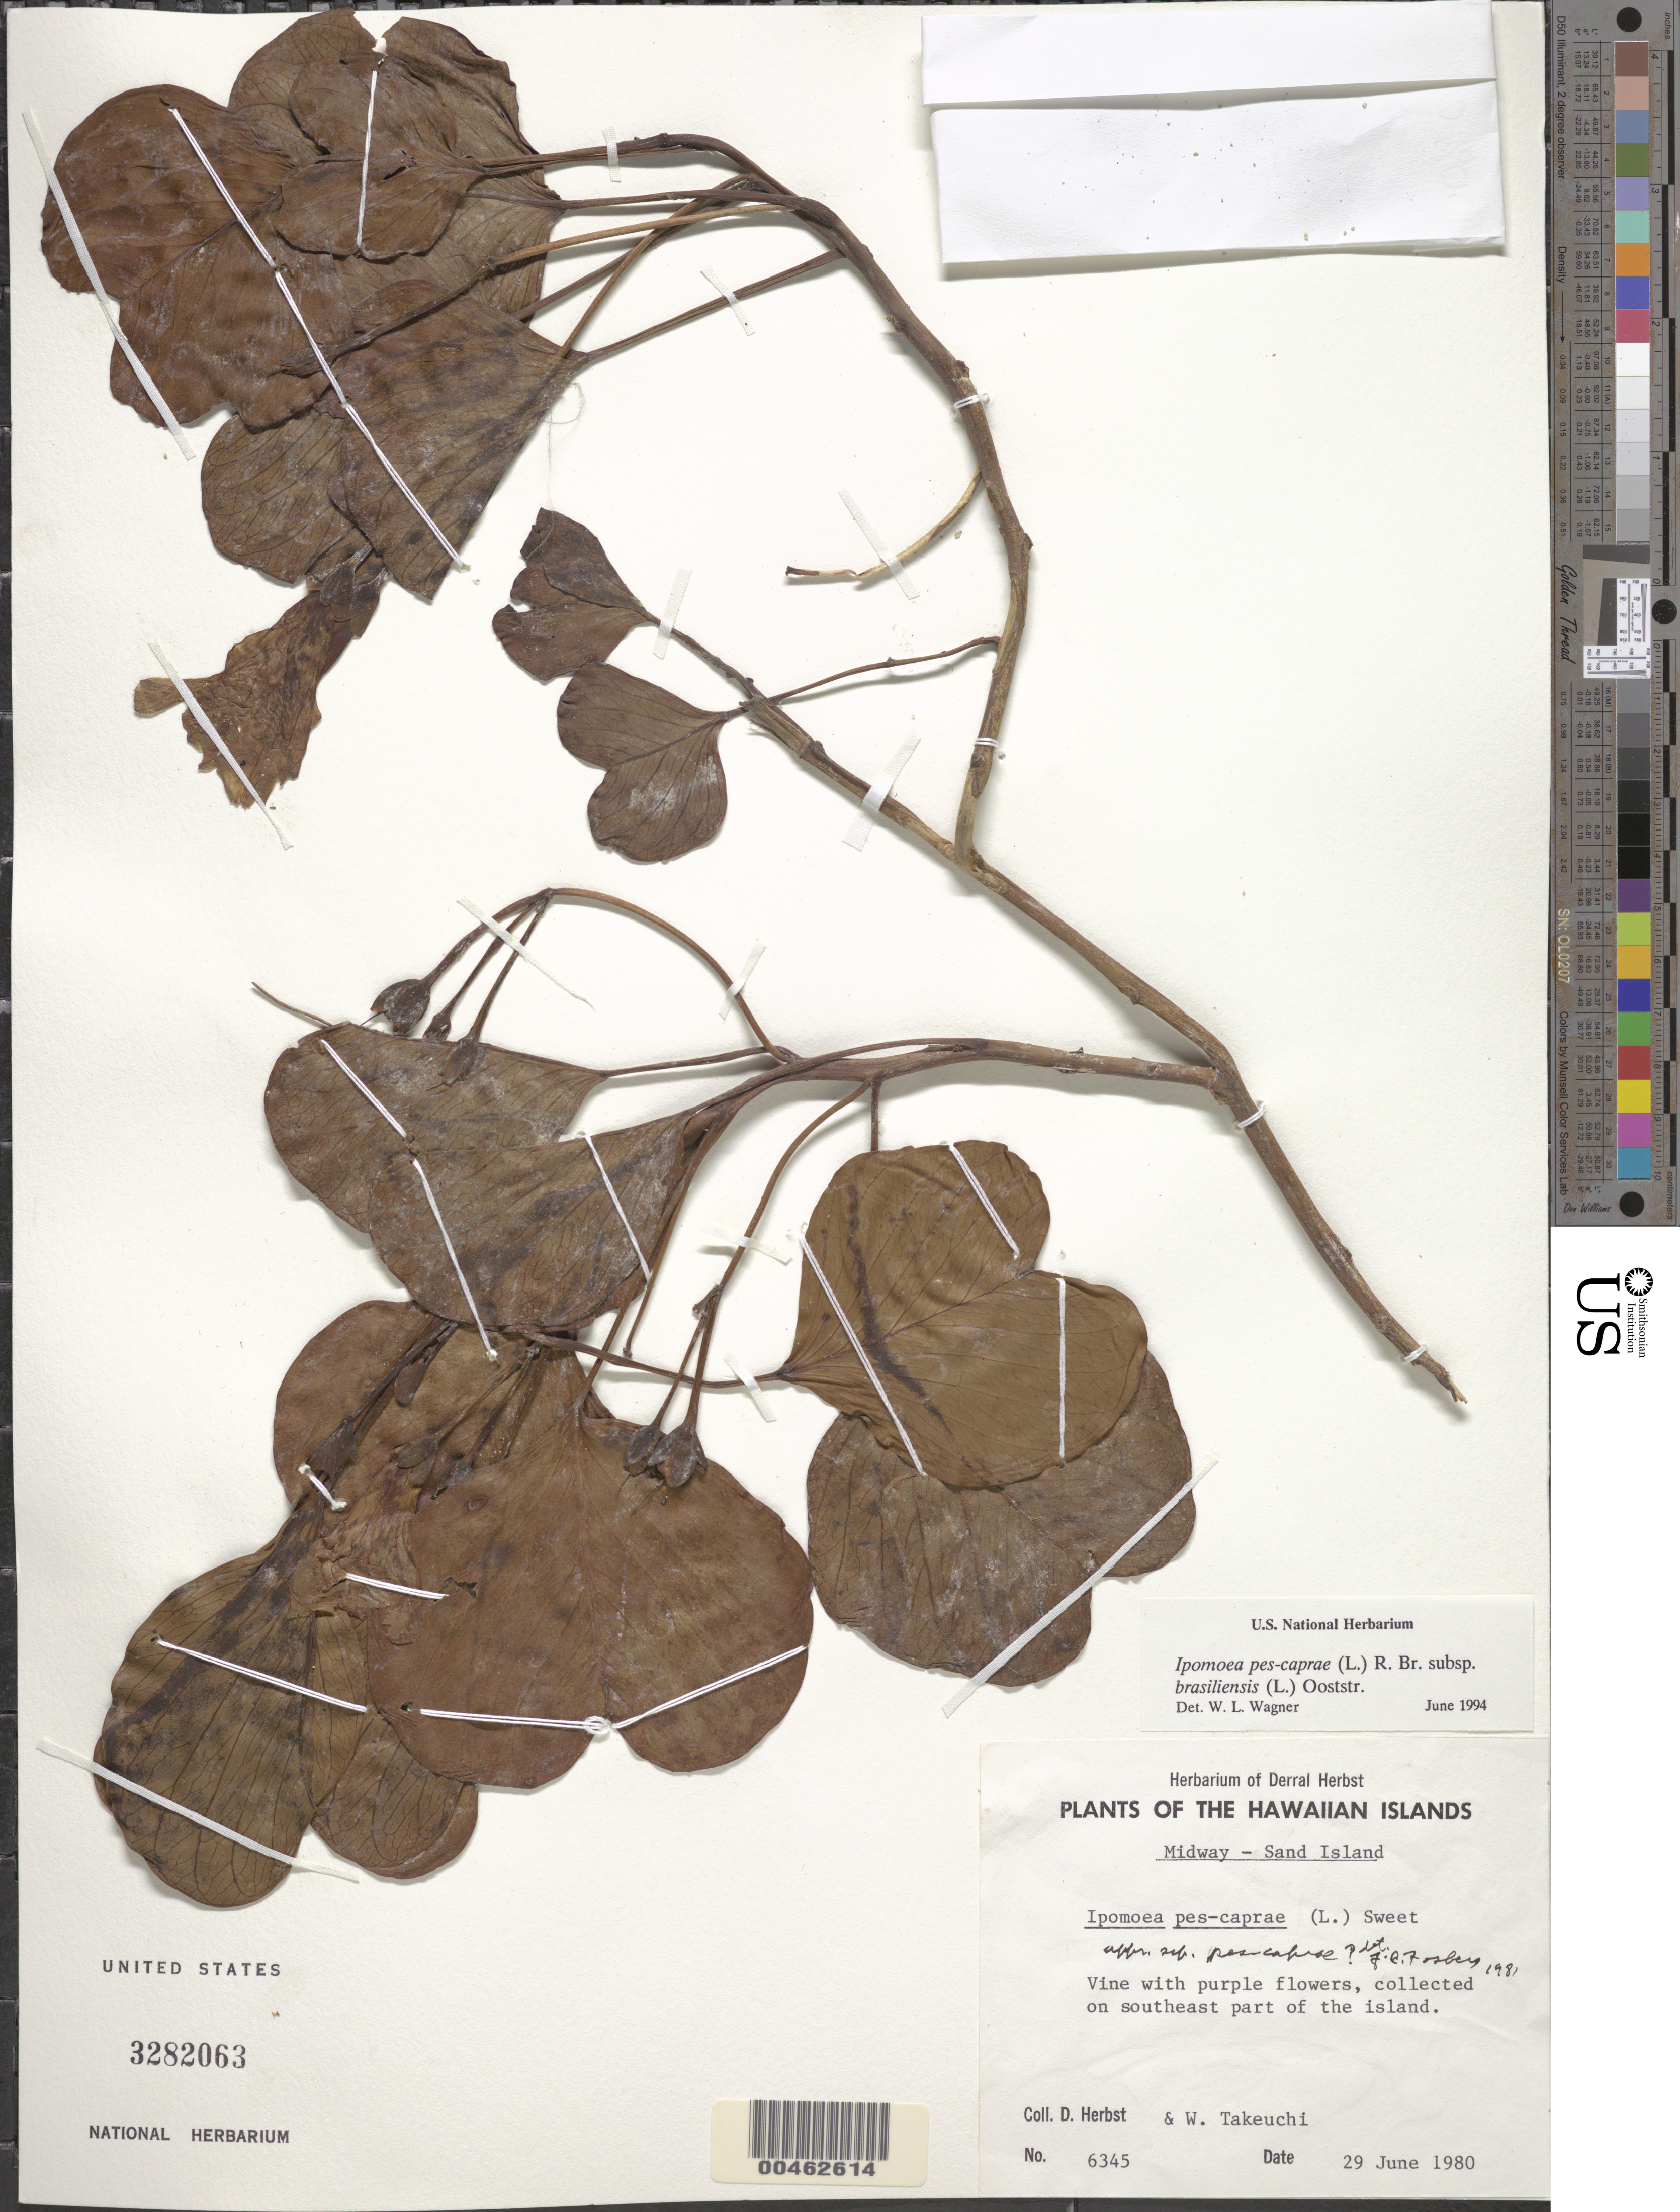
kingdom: Plantae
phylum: Tracheophyta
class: Magnoliopsida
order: Solanales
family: Convolvulaceae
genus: Ipomoea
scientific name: Ipomoea pes-caprae subsp. brasiliensis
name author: (L.) Ooststr.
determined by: Wagner, W. L., (BOT), Smithsonian Institution - National Museum of Natural History (UNITED STATES)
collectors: D. R. Herbst & W. N. Takeuchi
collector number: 6345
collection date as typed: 29 Jun 1980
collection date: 1980-06-29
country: United States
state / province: Hawaii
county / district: Honolulu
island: Oahu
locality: SE part of the island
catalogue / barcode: US 3282063